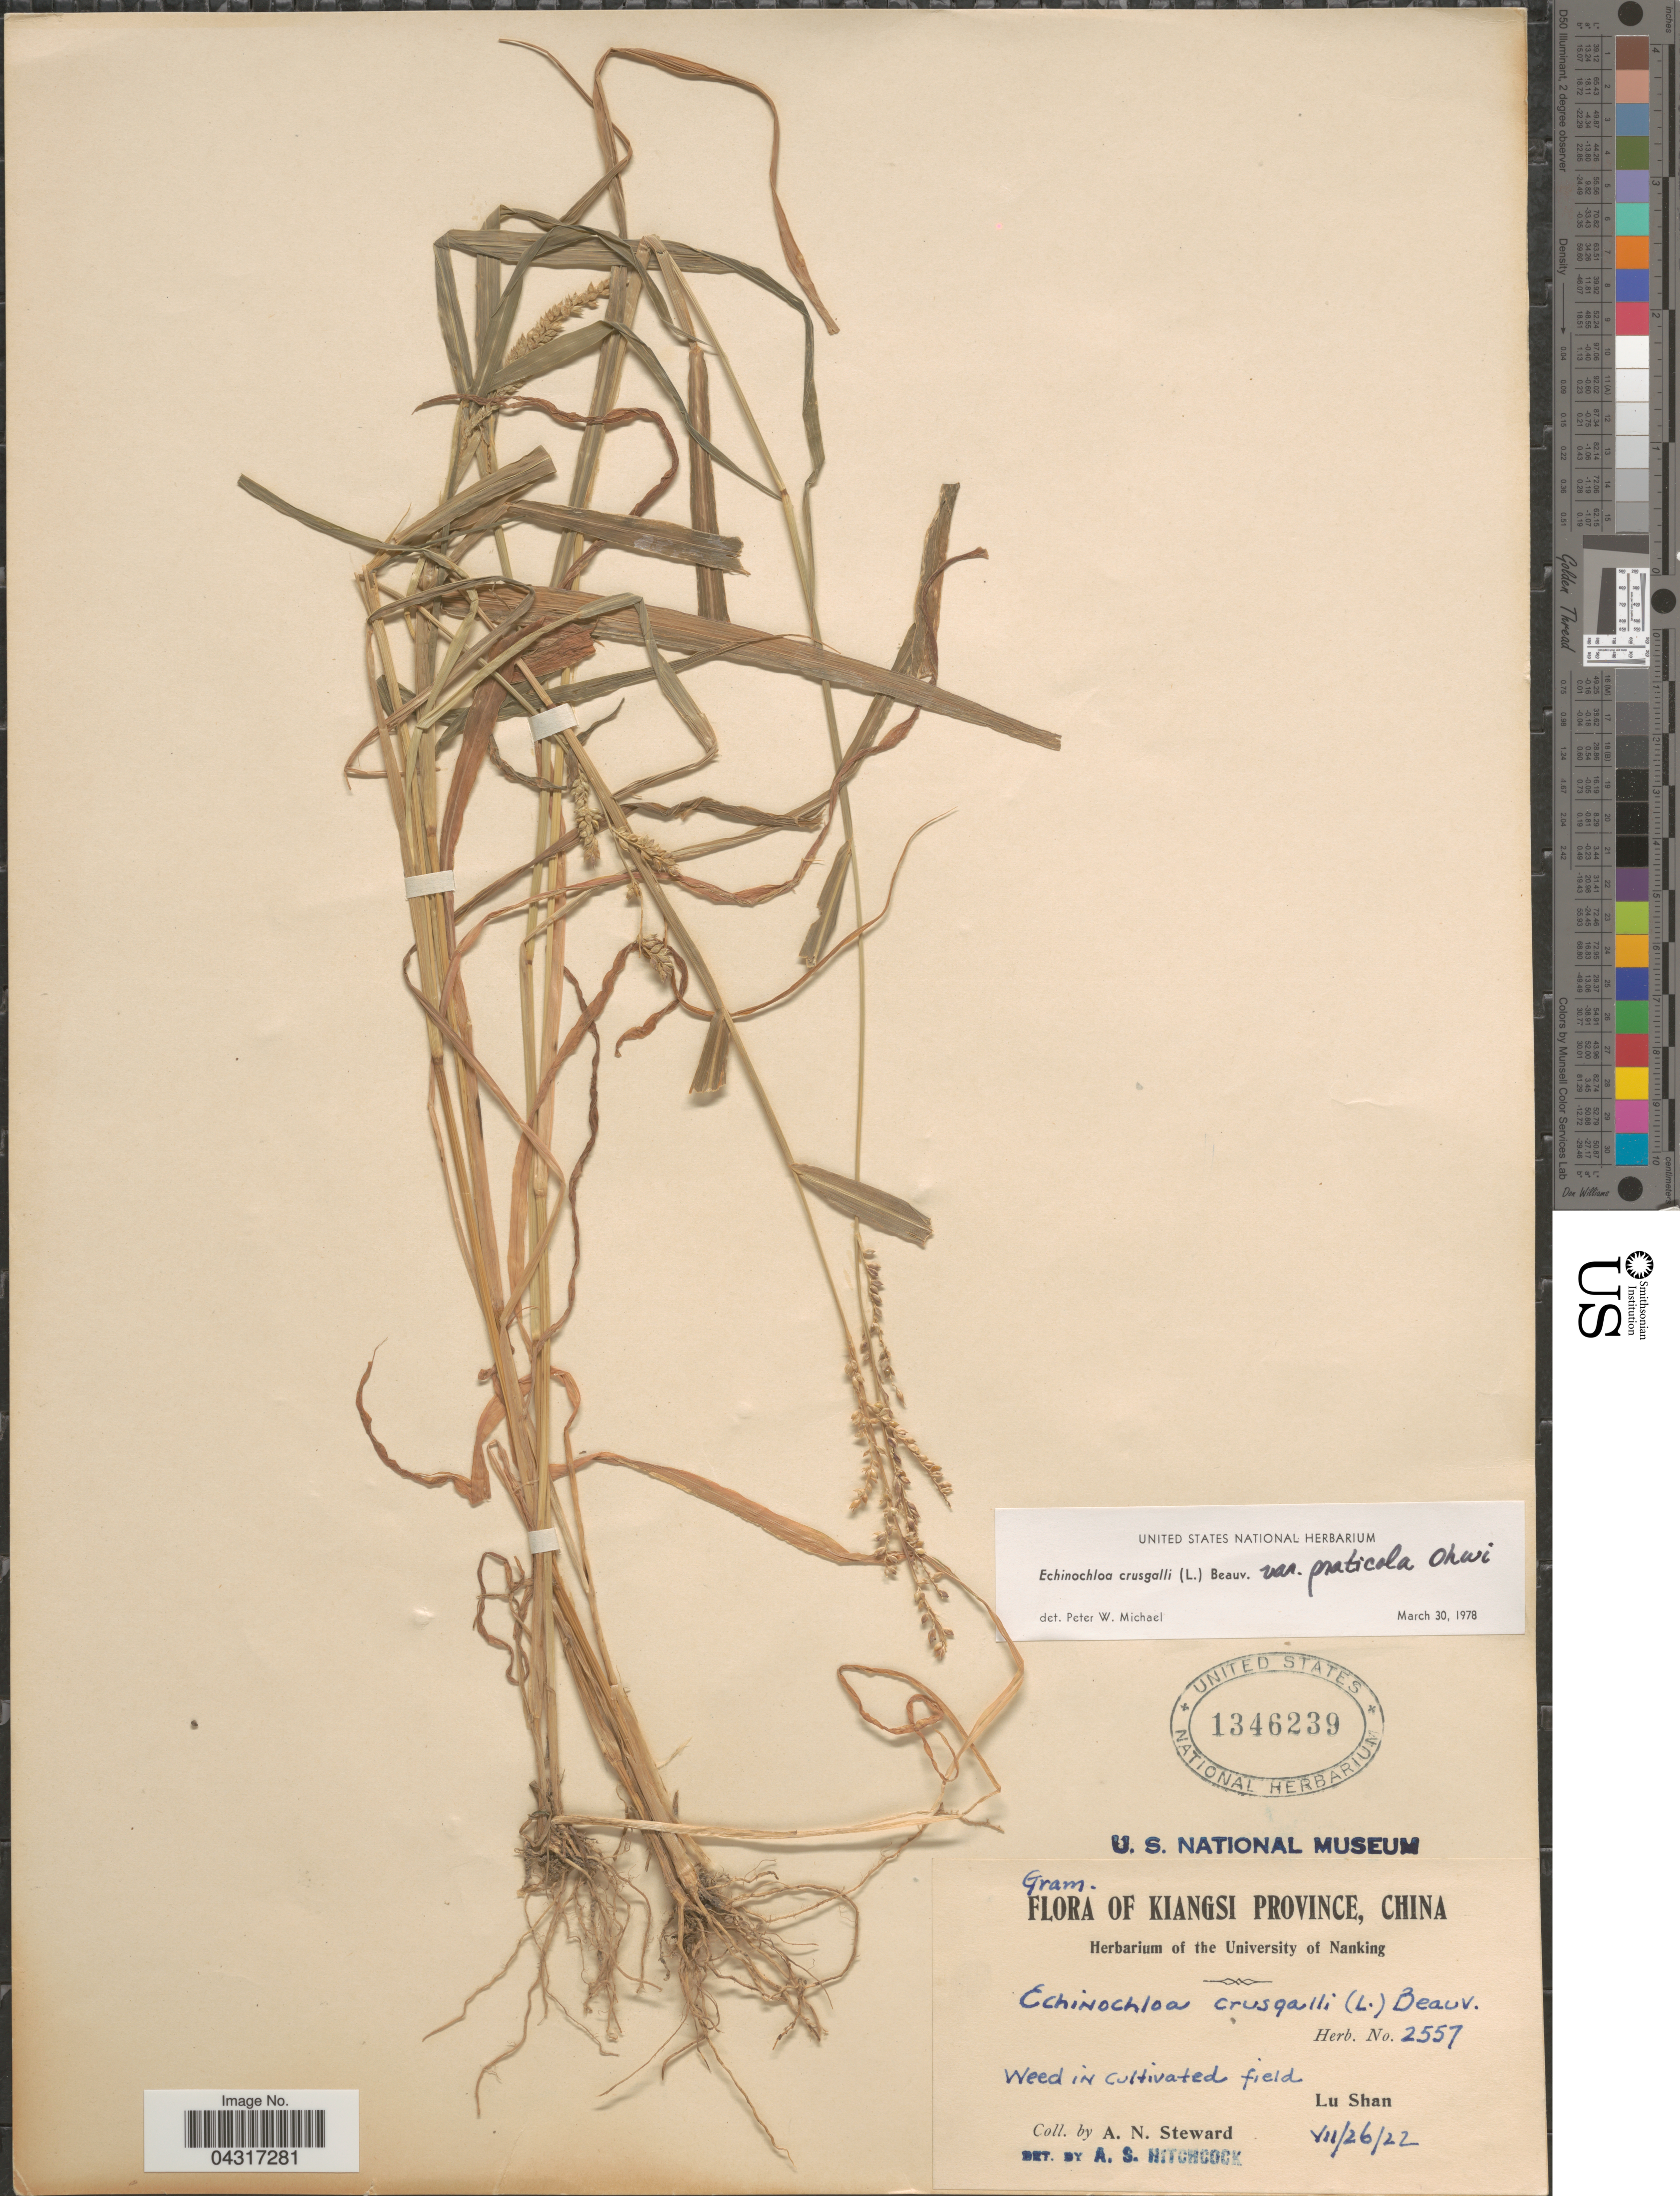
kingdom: Plantae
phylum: Tracheophyta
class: Liliopsida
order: Poales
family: Poaceae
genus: Echinochloa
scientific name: Echinochloa crus-galli var. praticola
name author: Ohwi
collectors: A. N. Steward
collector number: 2557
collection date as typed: Transcribed d/m/y: 26/7/22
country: China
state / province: Jiangsu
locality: Kiangsu Province. Weed in cultivated field. Lu Shan.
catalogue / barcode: US 1346239